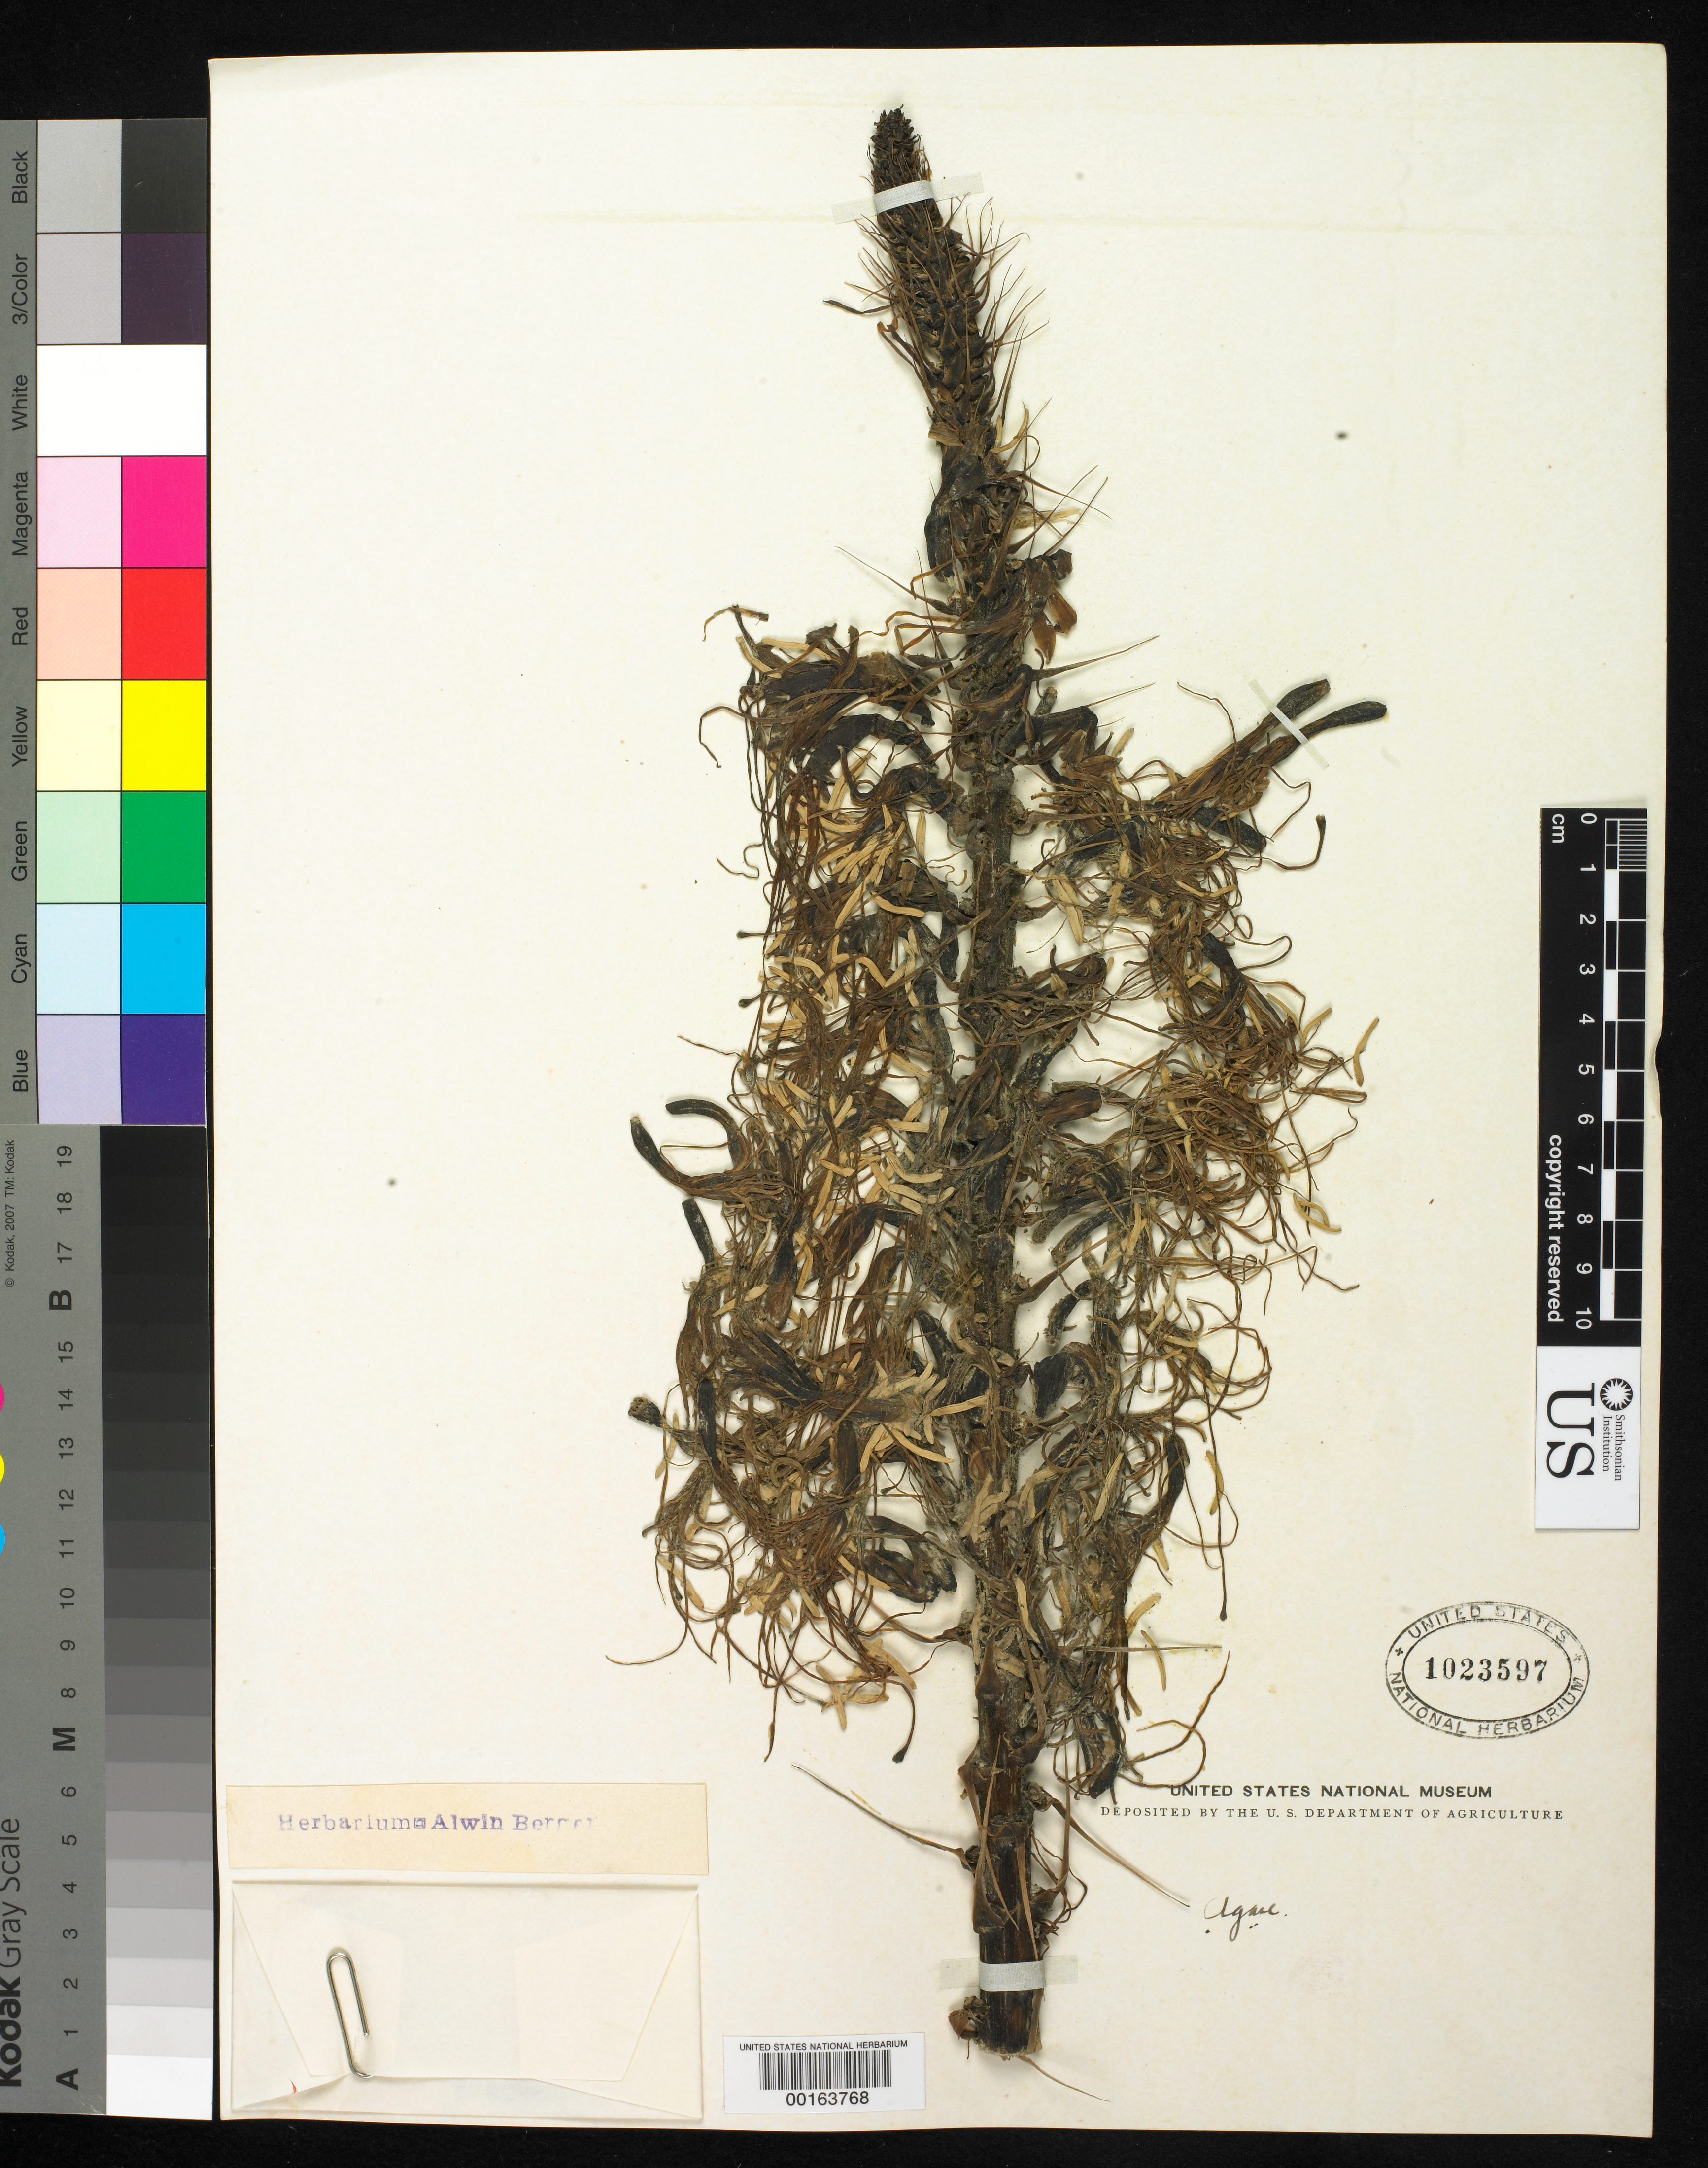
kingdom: Plantae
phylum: Tracheophyta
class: Liliopsida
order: Asparagales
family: Asparagaceae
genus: Agave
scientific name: Agave sp.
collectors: ex herb. A. Berger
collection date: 1909-06-02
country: Mexico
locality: Cultivated at La Mortola, Italy.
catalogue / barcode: US 1023597